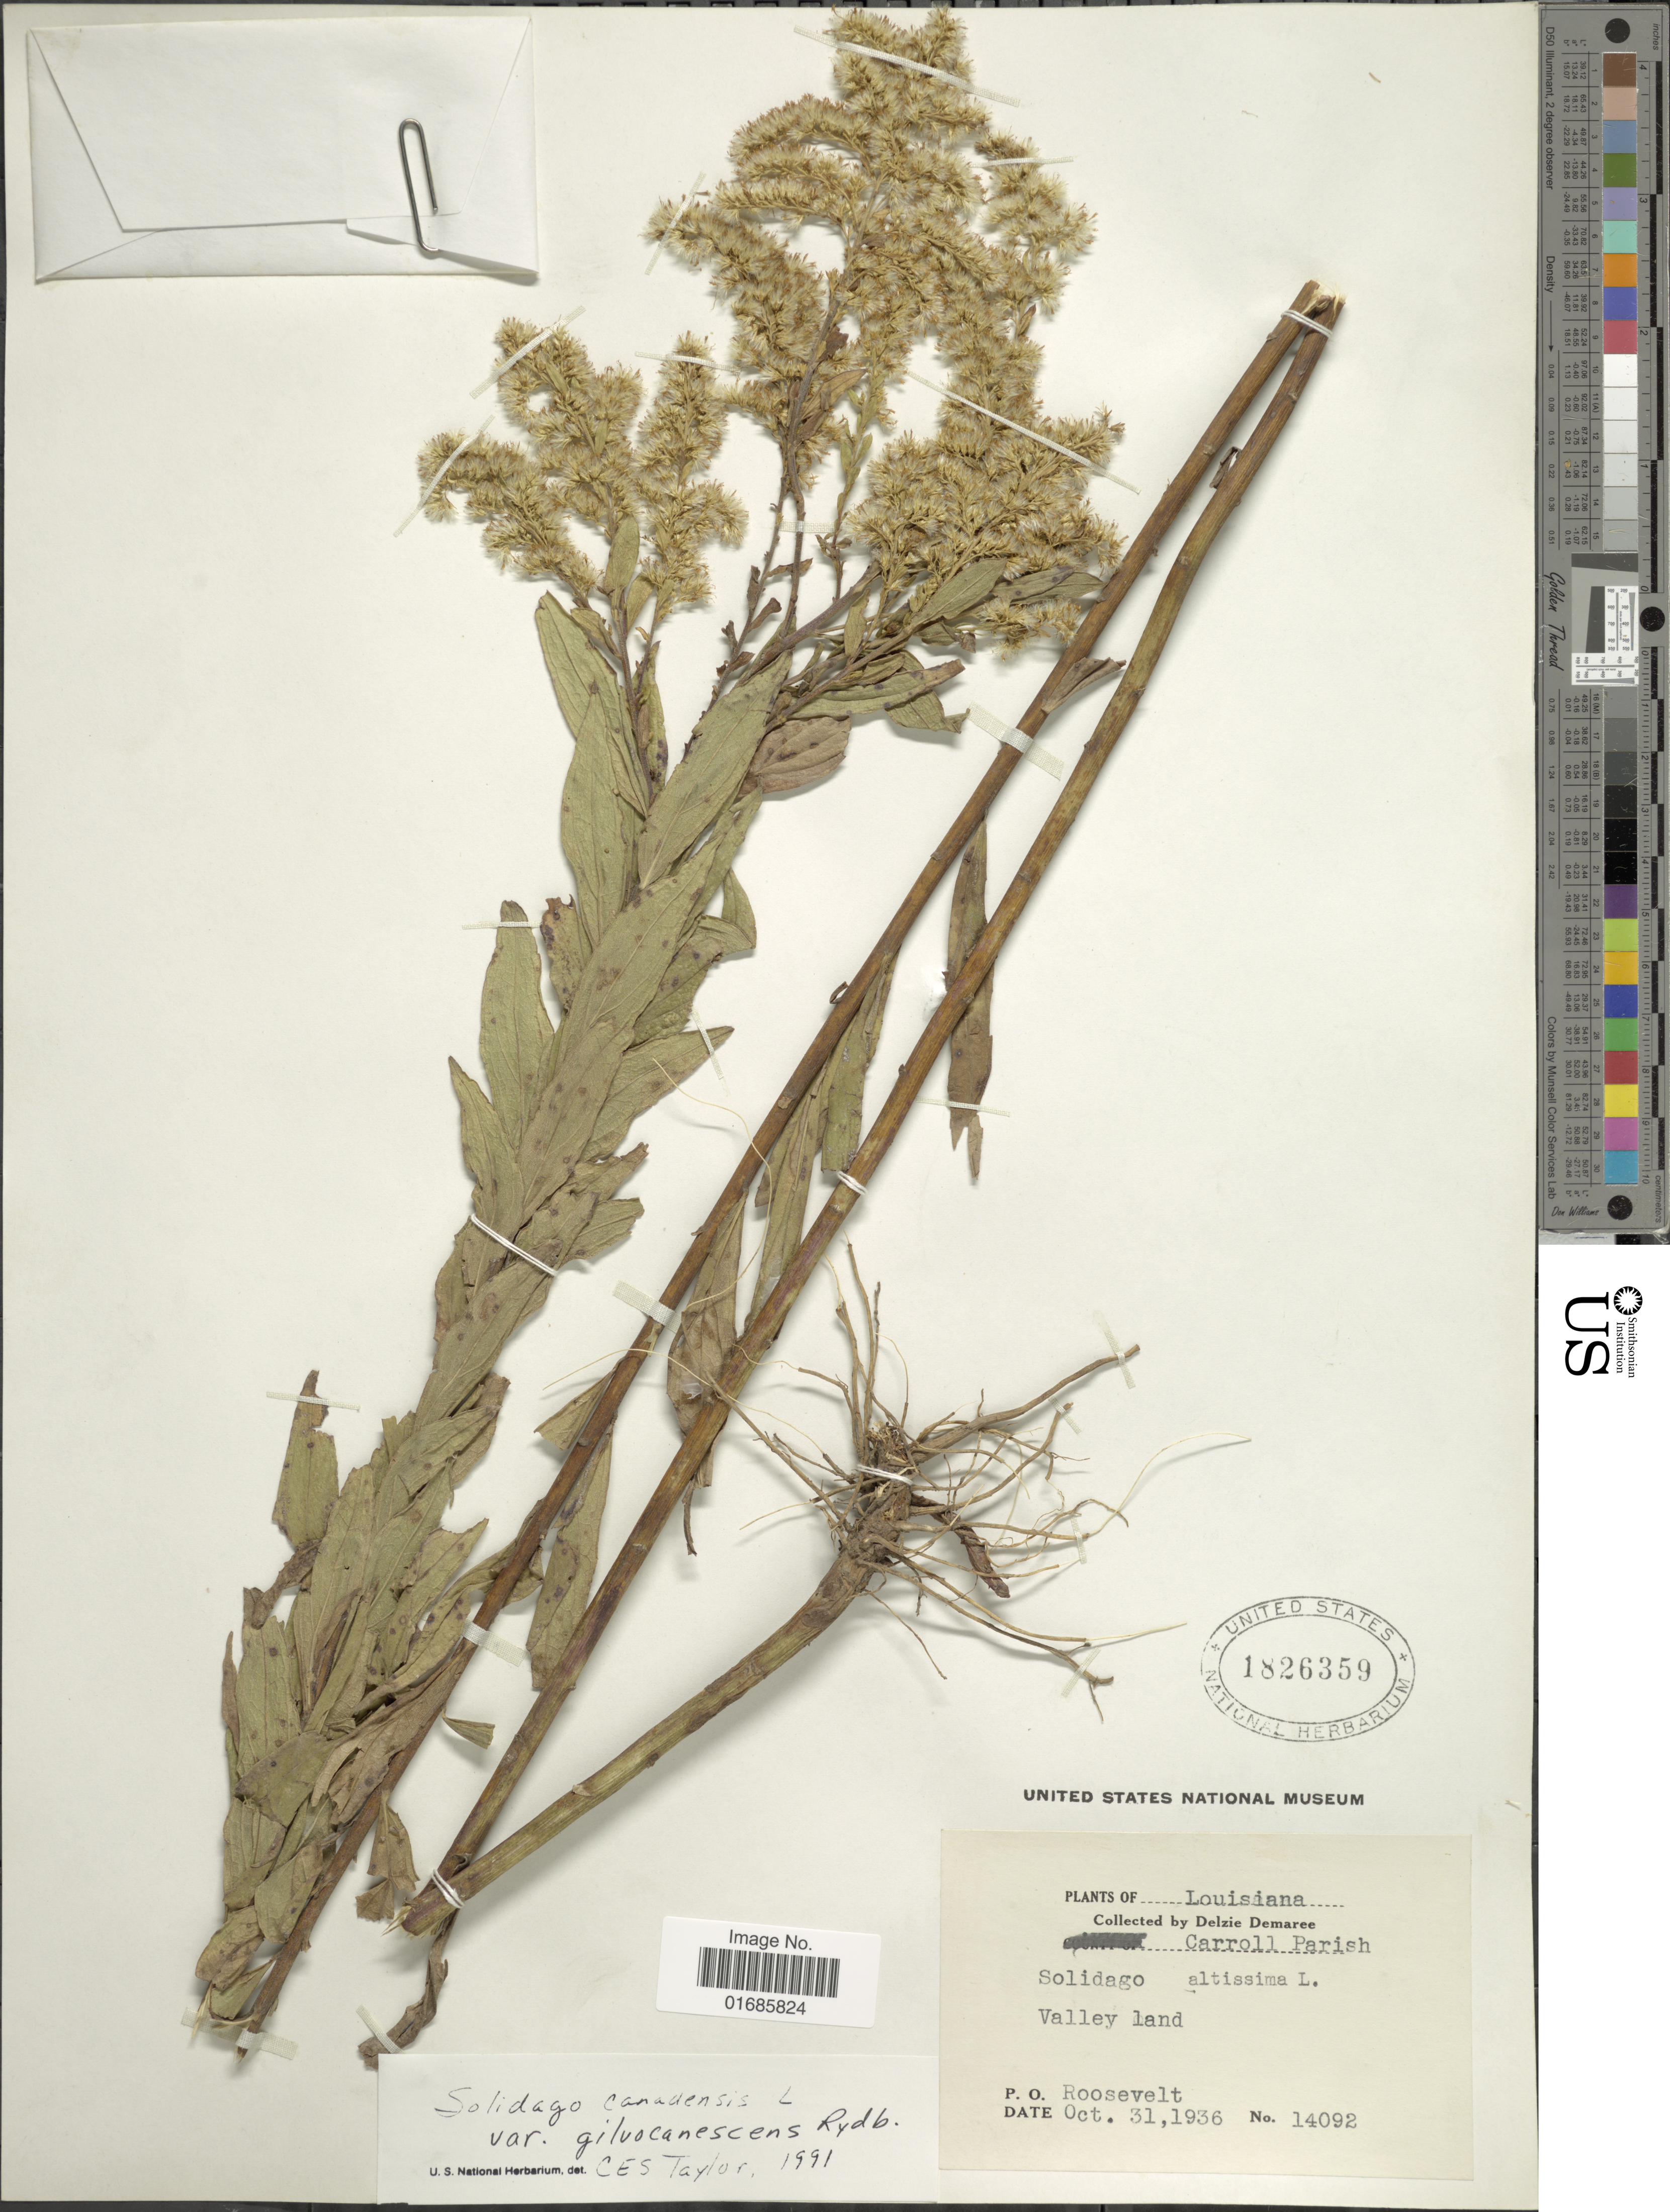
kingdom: Plantae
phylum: Tracheophyta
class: Magnoliopsida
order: Asterales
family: Asteraceae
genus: Solidago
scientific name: Solidago canadensis var. scabra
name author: (Muhl. ex Willd.) Torr. & A. Gray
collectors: D. Demaree & P. Roosevelt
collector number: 14092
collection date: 1936-10-31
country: United States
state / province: Louisiana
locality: Carroll Parish, Valley land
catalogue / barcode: US 1826359